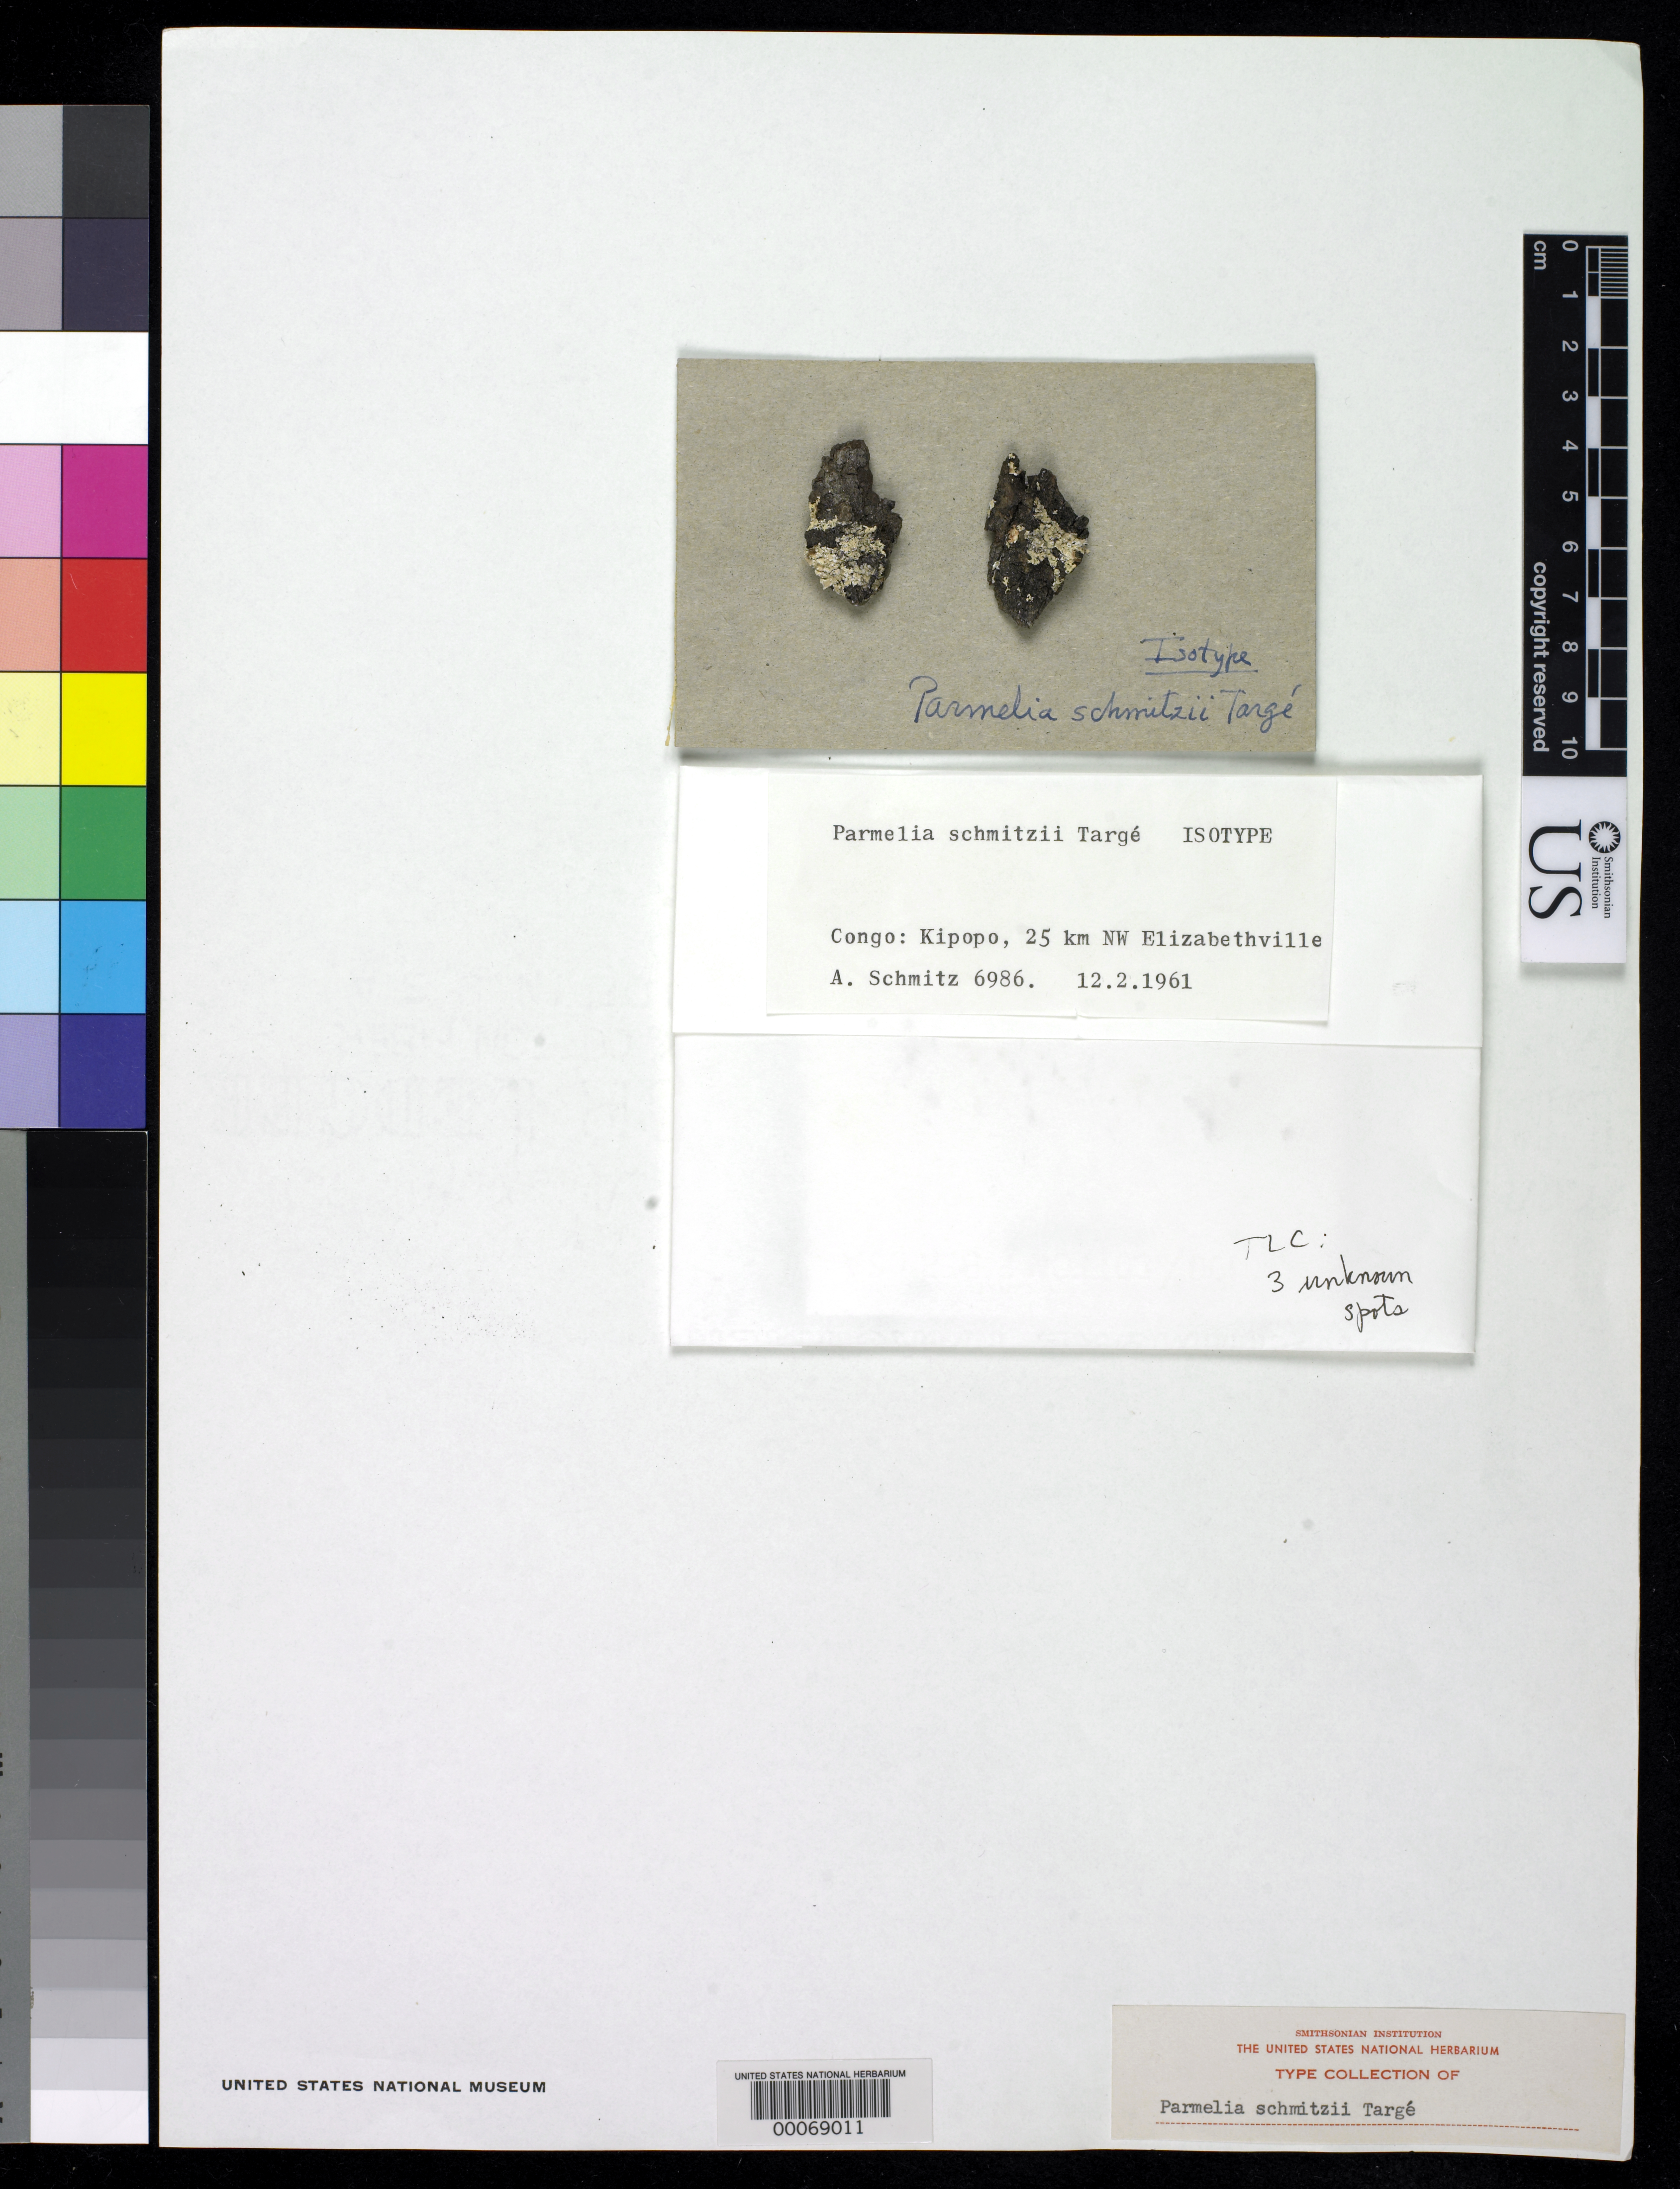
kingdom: Fungi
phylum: Ascomycota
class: Lecanoromycetes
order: Lecanorales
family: Parmeliaceae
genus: Parmelia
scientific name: Parmelia schmitzii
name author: Targe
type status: Isotype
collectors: A. Schmitz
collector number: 6986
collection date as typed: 12 Feb 1961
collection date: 1961-02-12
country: Congo, Democratic Republic of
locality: Kipopo, 25 km NW Elizabethville.